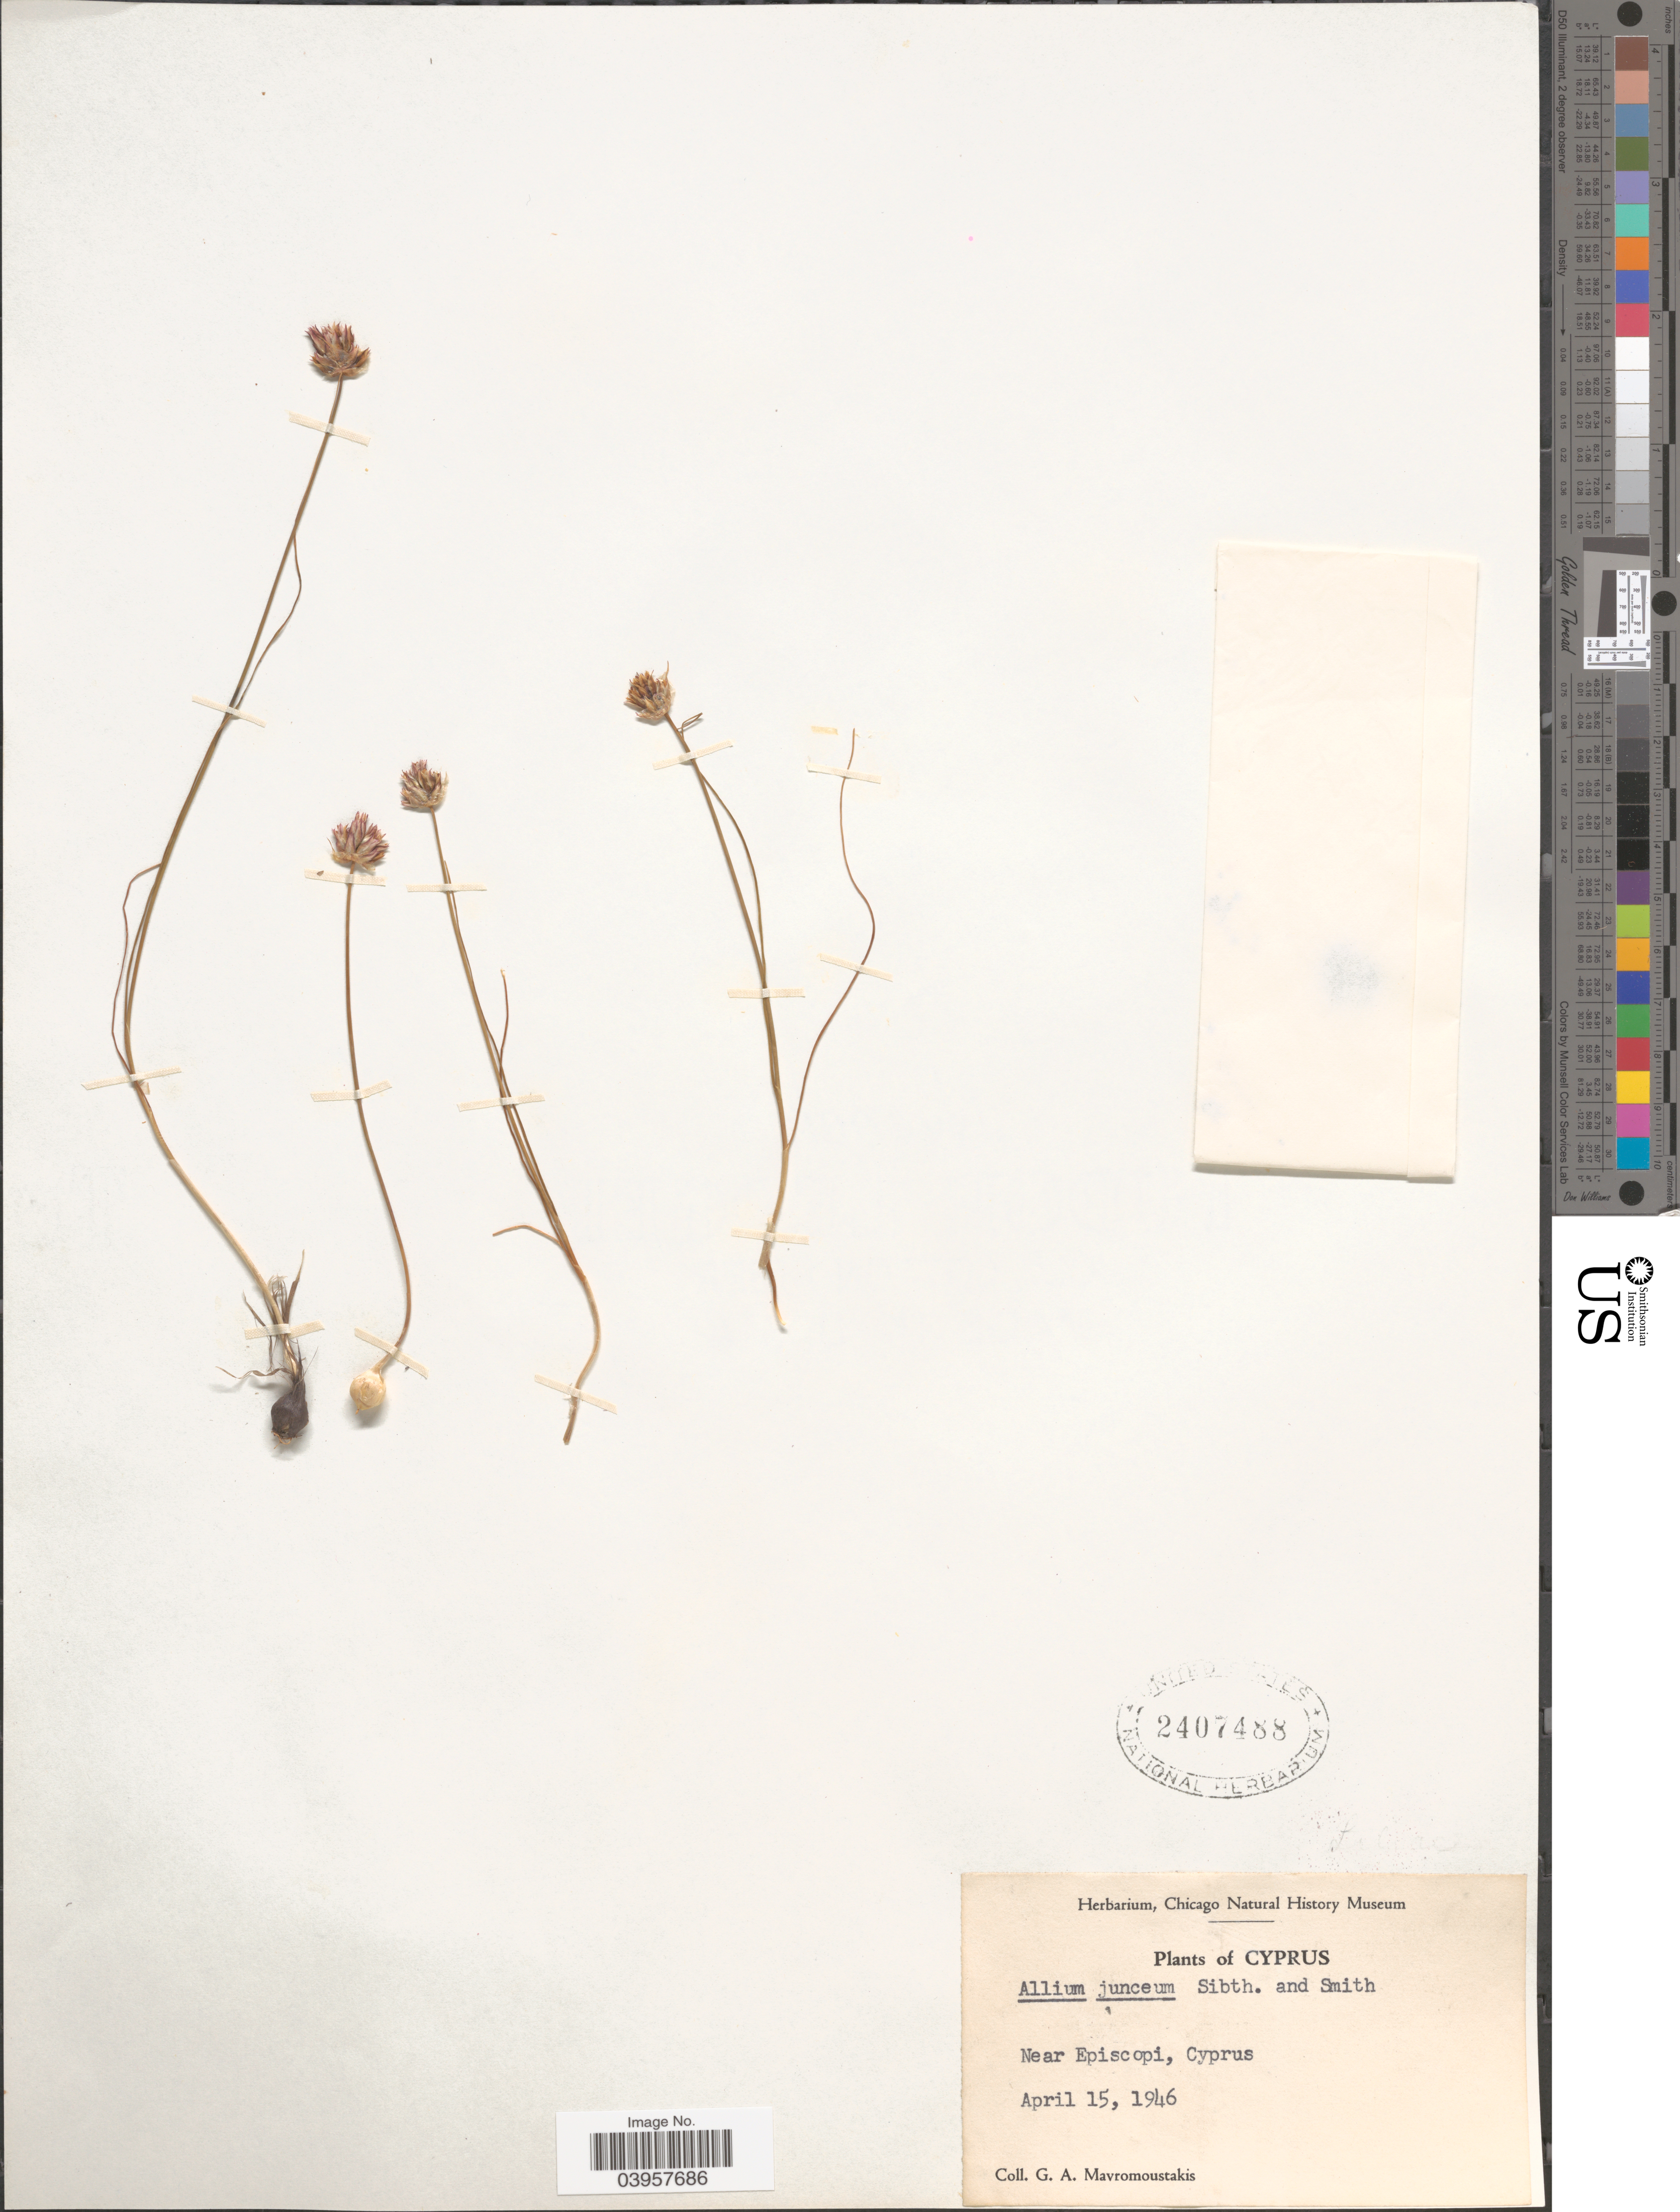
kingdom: Plantae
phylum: Tracheophyta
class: Liliopsida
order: Asparagales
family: Amaryllidaceae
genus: Allium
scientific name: Allium junceum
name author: Sm.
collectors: G. Mavromoustakis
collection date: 1946-04-15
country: Cyprus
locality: Near Episcopi.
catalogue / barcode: US 2407488